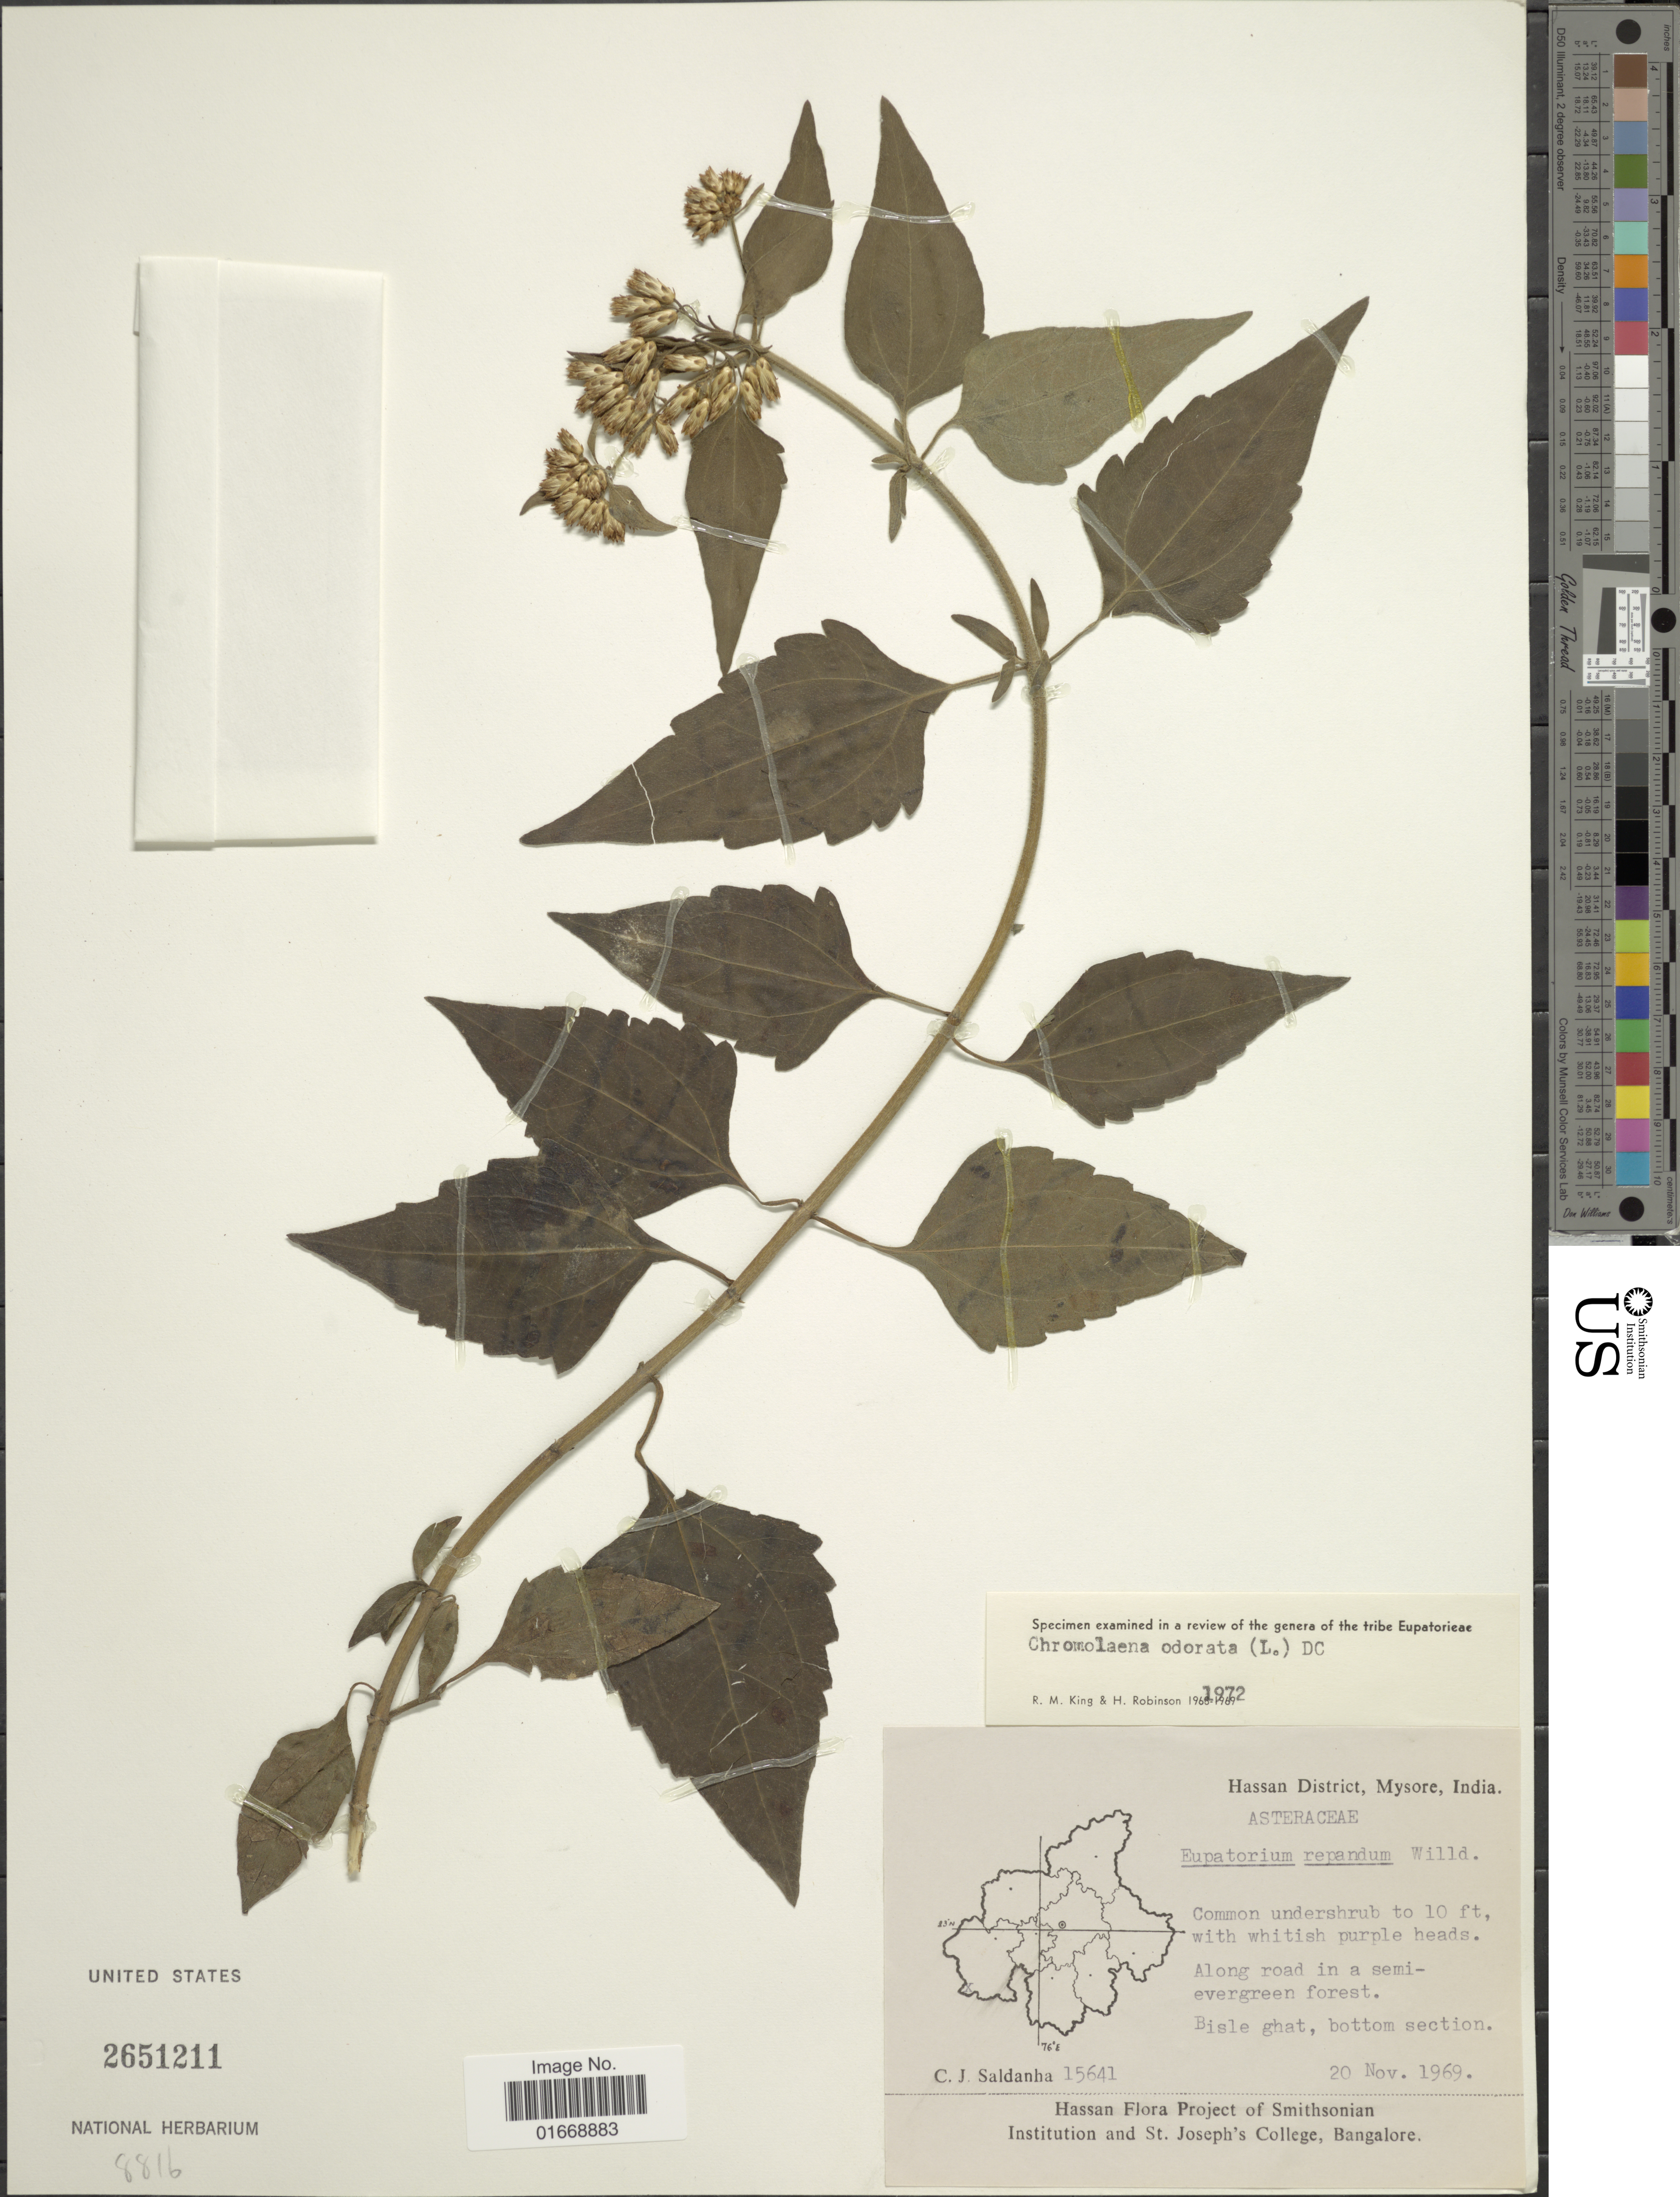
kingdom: Plantae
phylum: Tracheophyta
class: Magnoliopsida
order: Asterales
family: Asteraceae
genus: Chromolaena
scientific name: Chromolaena odorata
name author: (L.) R.M. King & H. Rob.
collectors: C. J. Saldanha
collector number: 15641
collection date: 1969-11-20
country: India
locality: Hassan District, Mysore, Bisle ghat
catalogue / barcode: US 2651211